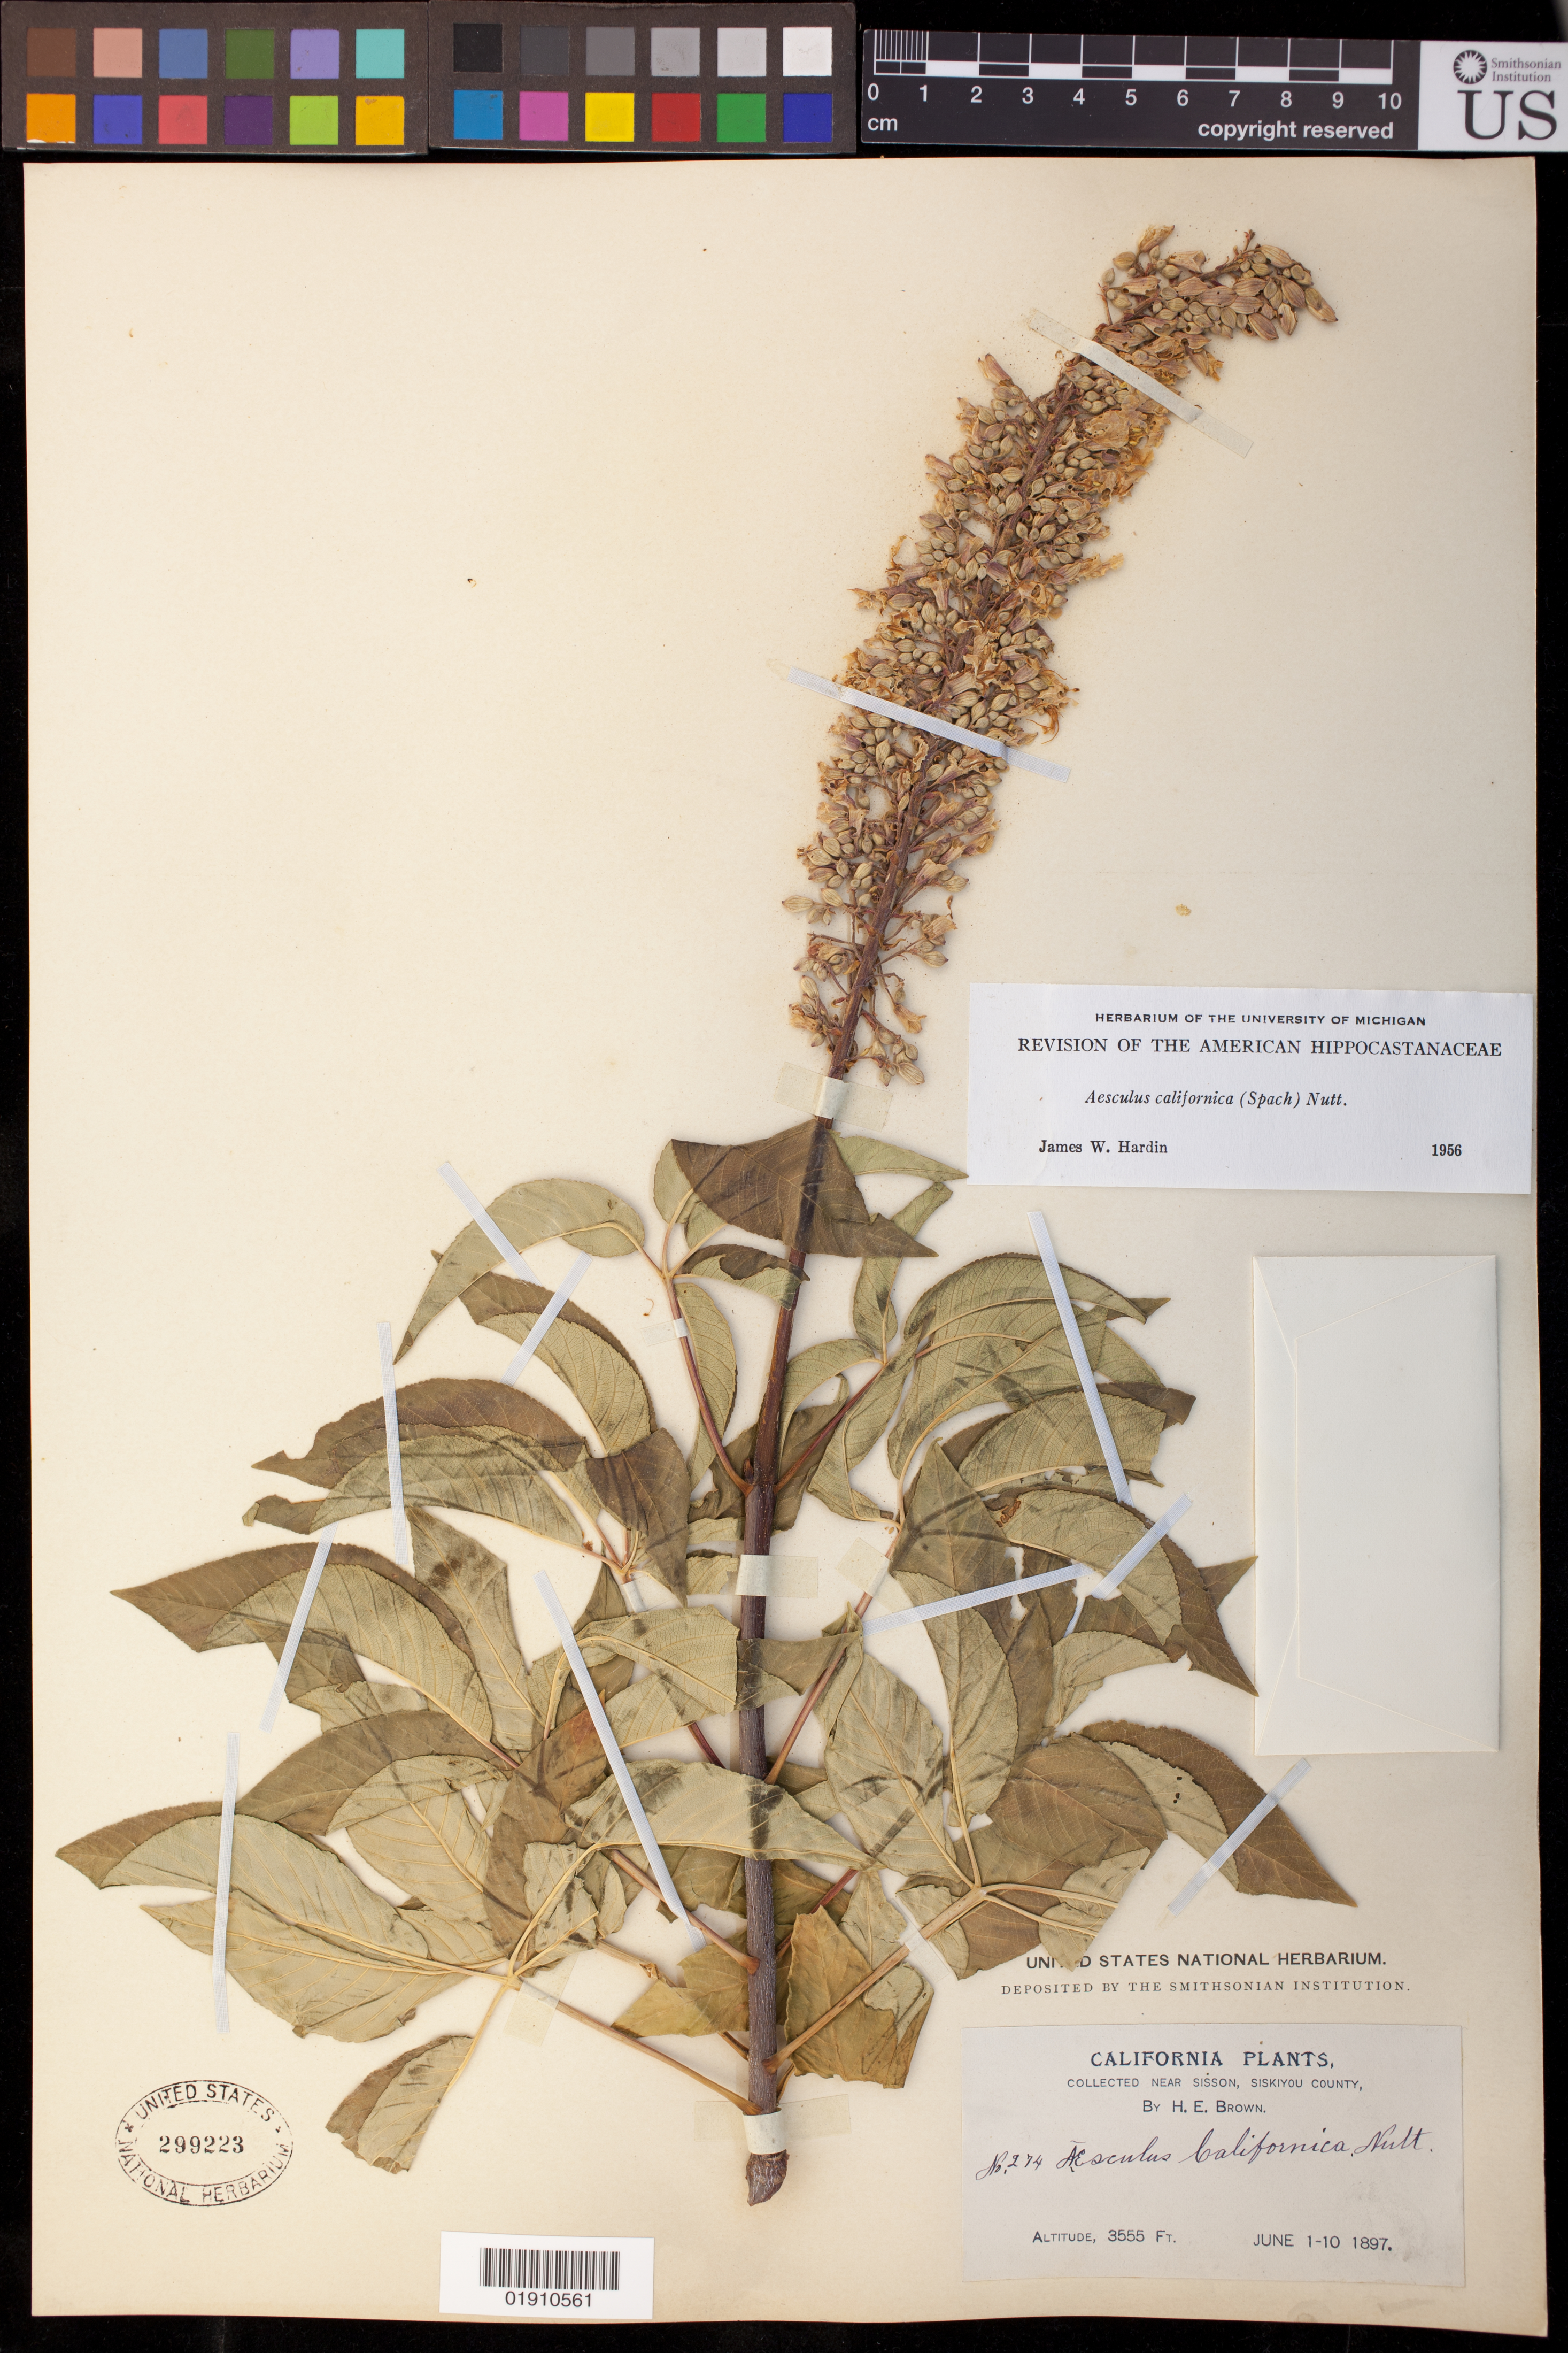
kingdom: Plantae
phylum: Tracheophyta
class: Magnoliopsida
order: Sapindales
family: Sapindaceae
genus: Aesculus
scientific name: Aesculus californica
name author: (Spach) Nutt.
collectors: H. E. Brown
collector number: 274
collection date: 1897-06-01/1897-06-10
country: United States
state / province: California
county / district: Siskiyou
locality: Near Sisson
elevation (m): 1084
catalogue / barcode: US 299223